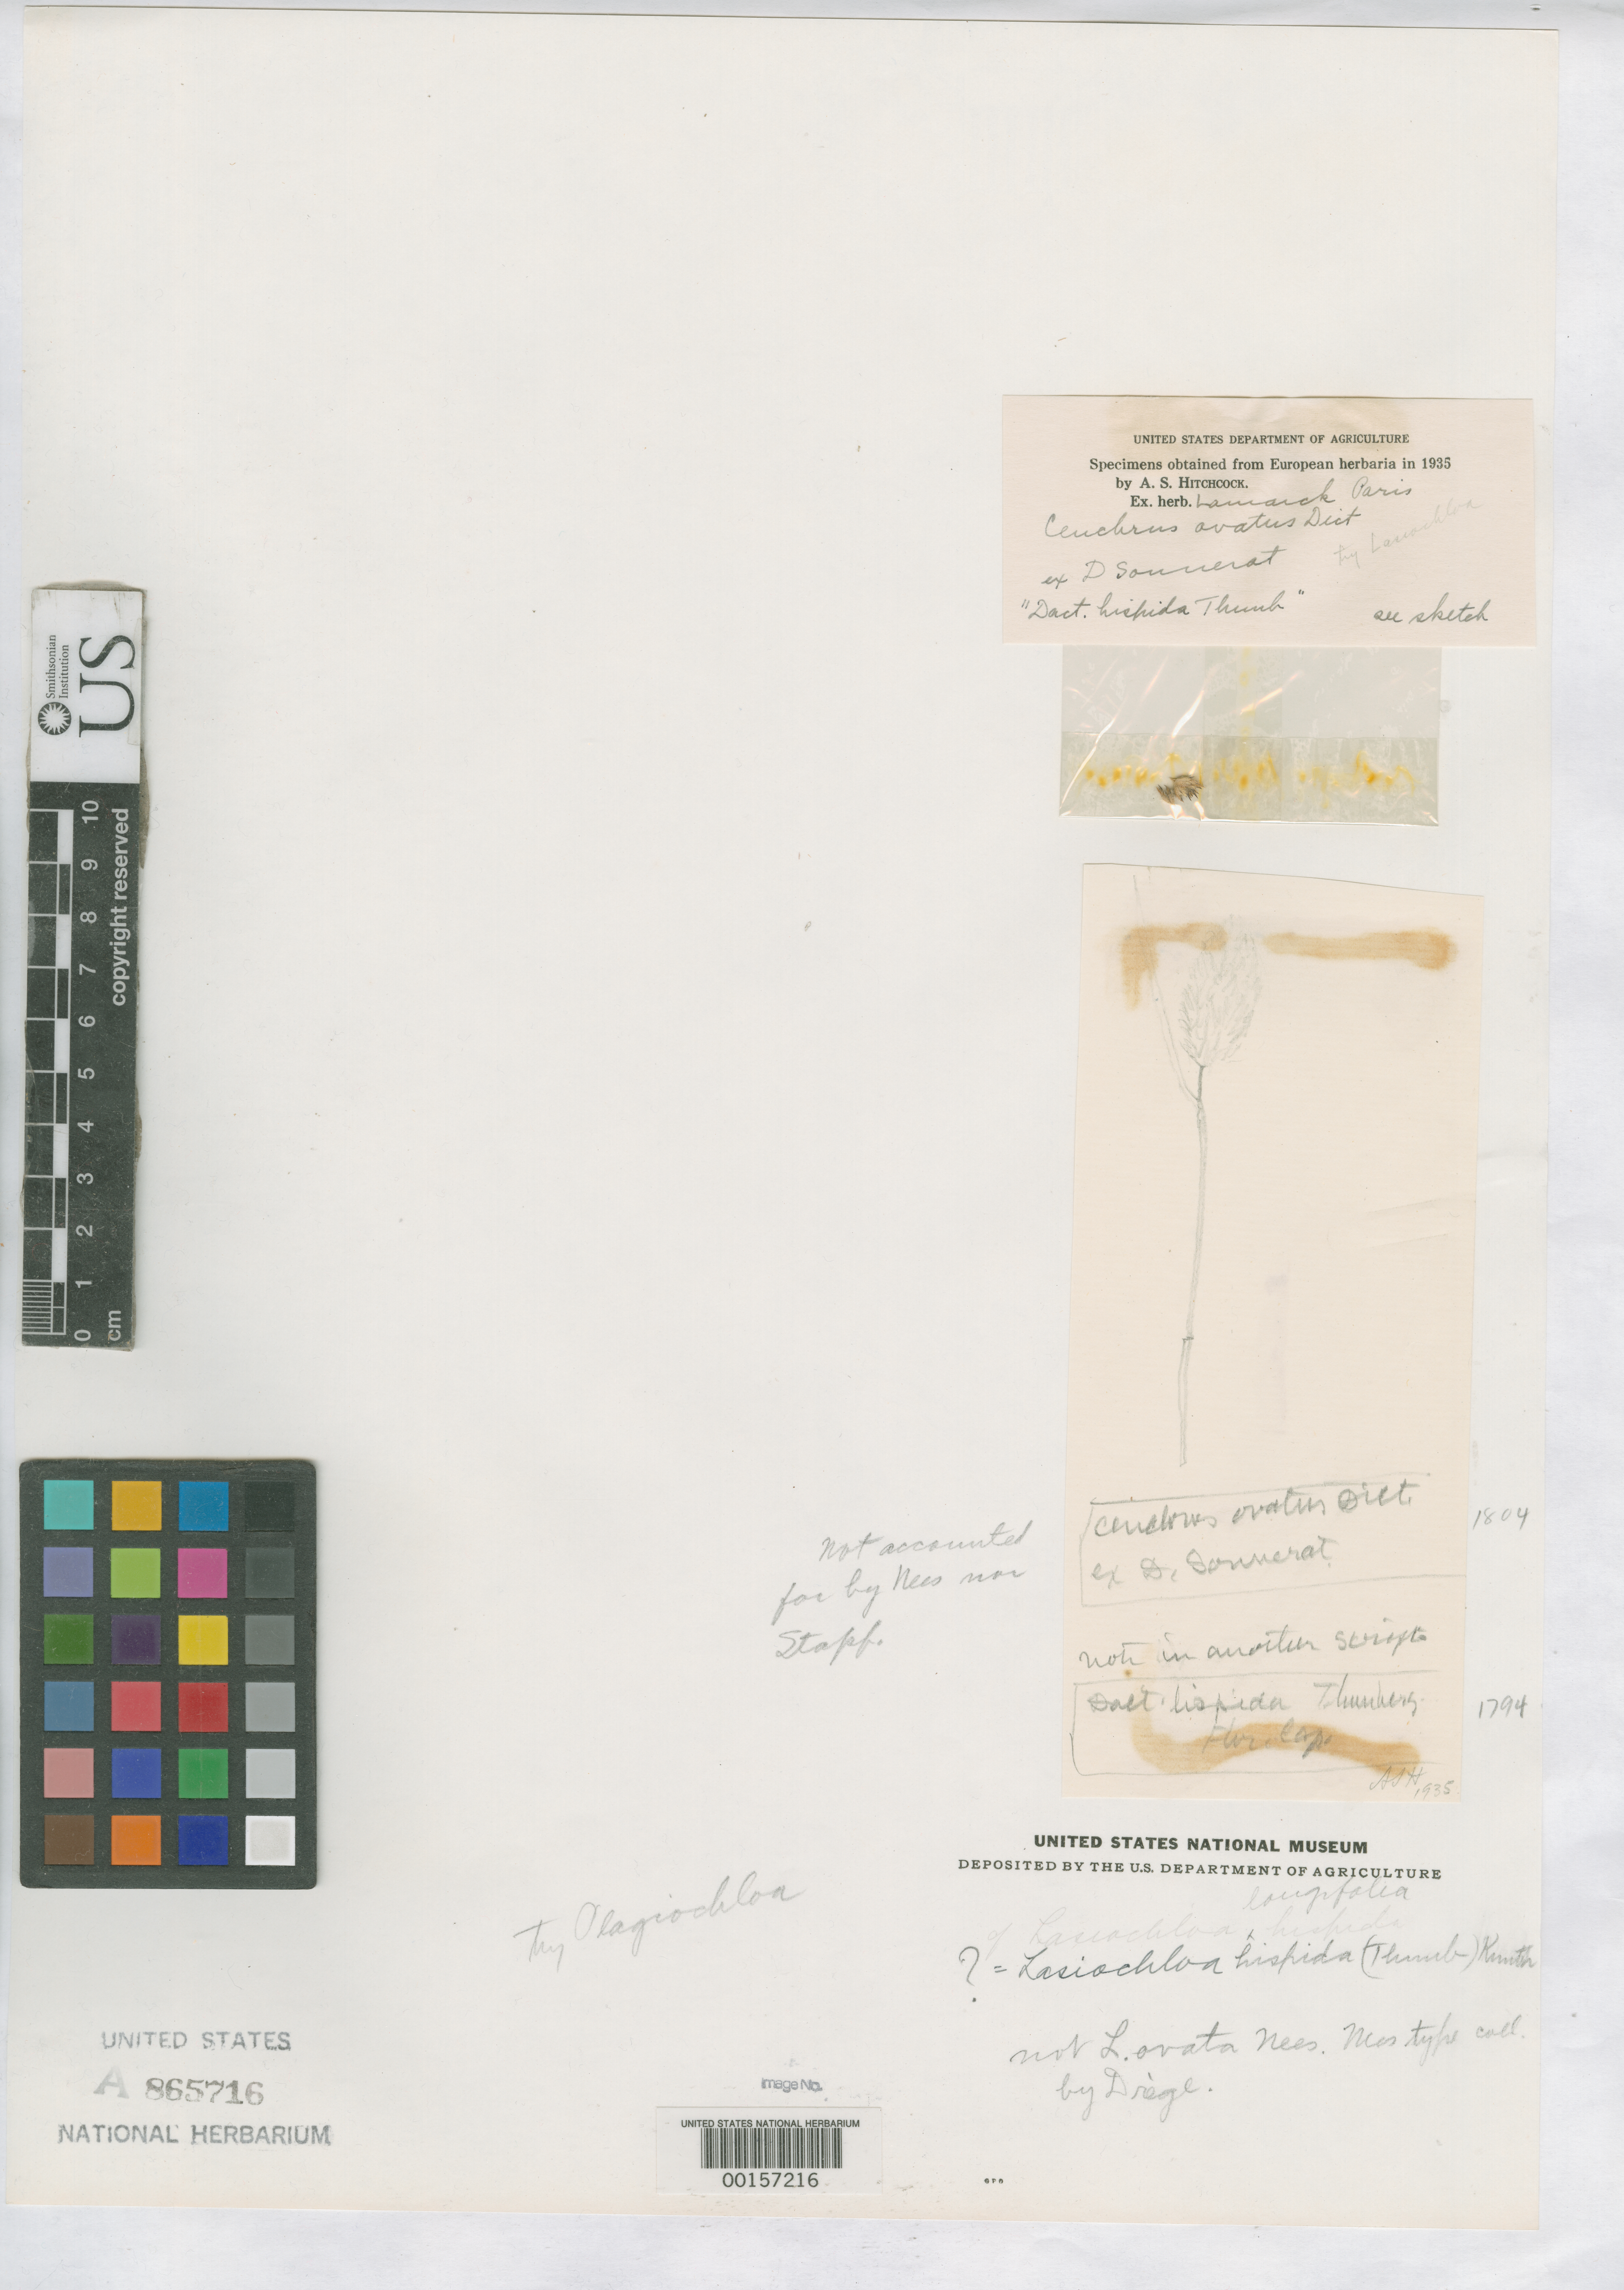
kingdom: Plantae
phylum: Tracheophyta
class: Liliopsida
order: Poales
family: Poaceae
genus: Cenchrus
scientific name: Cenchrus ovatus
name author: Lam. ex Poir. in Lam.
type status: Type Fragment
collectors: D. Sonnerat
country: South Africa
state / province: Western Cape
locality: Cape of Good Hope.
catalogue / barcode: US 865716A